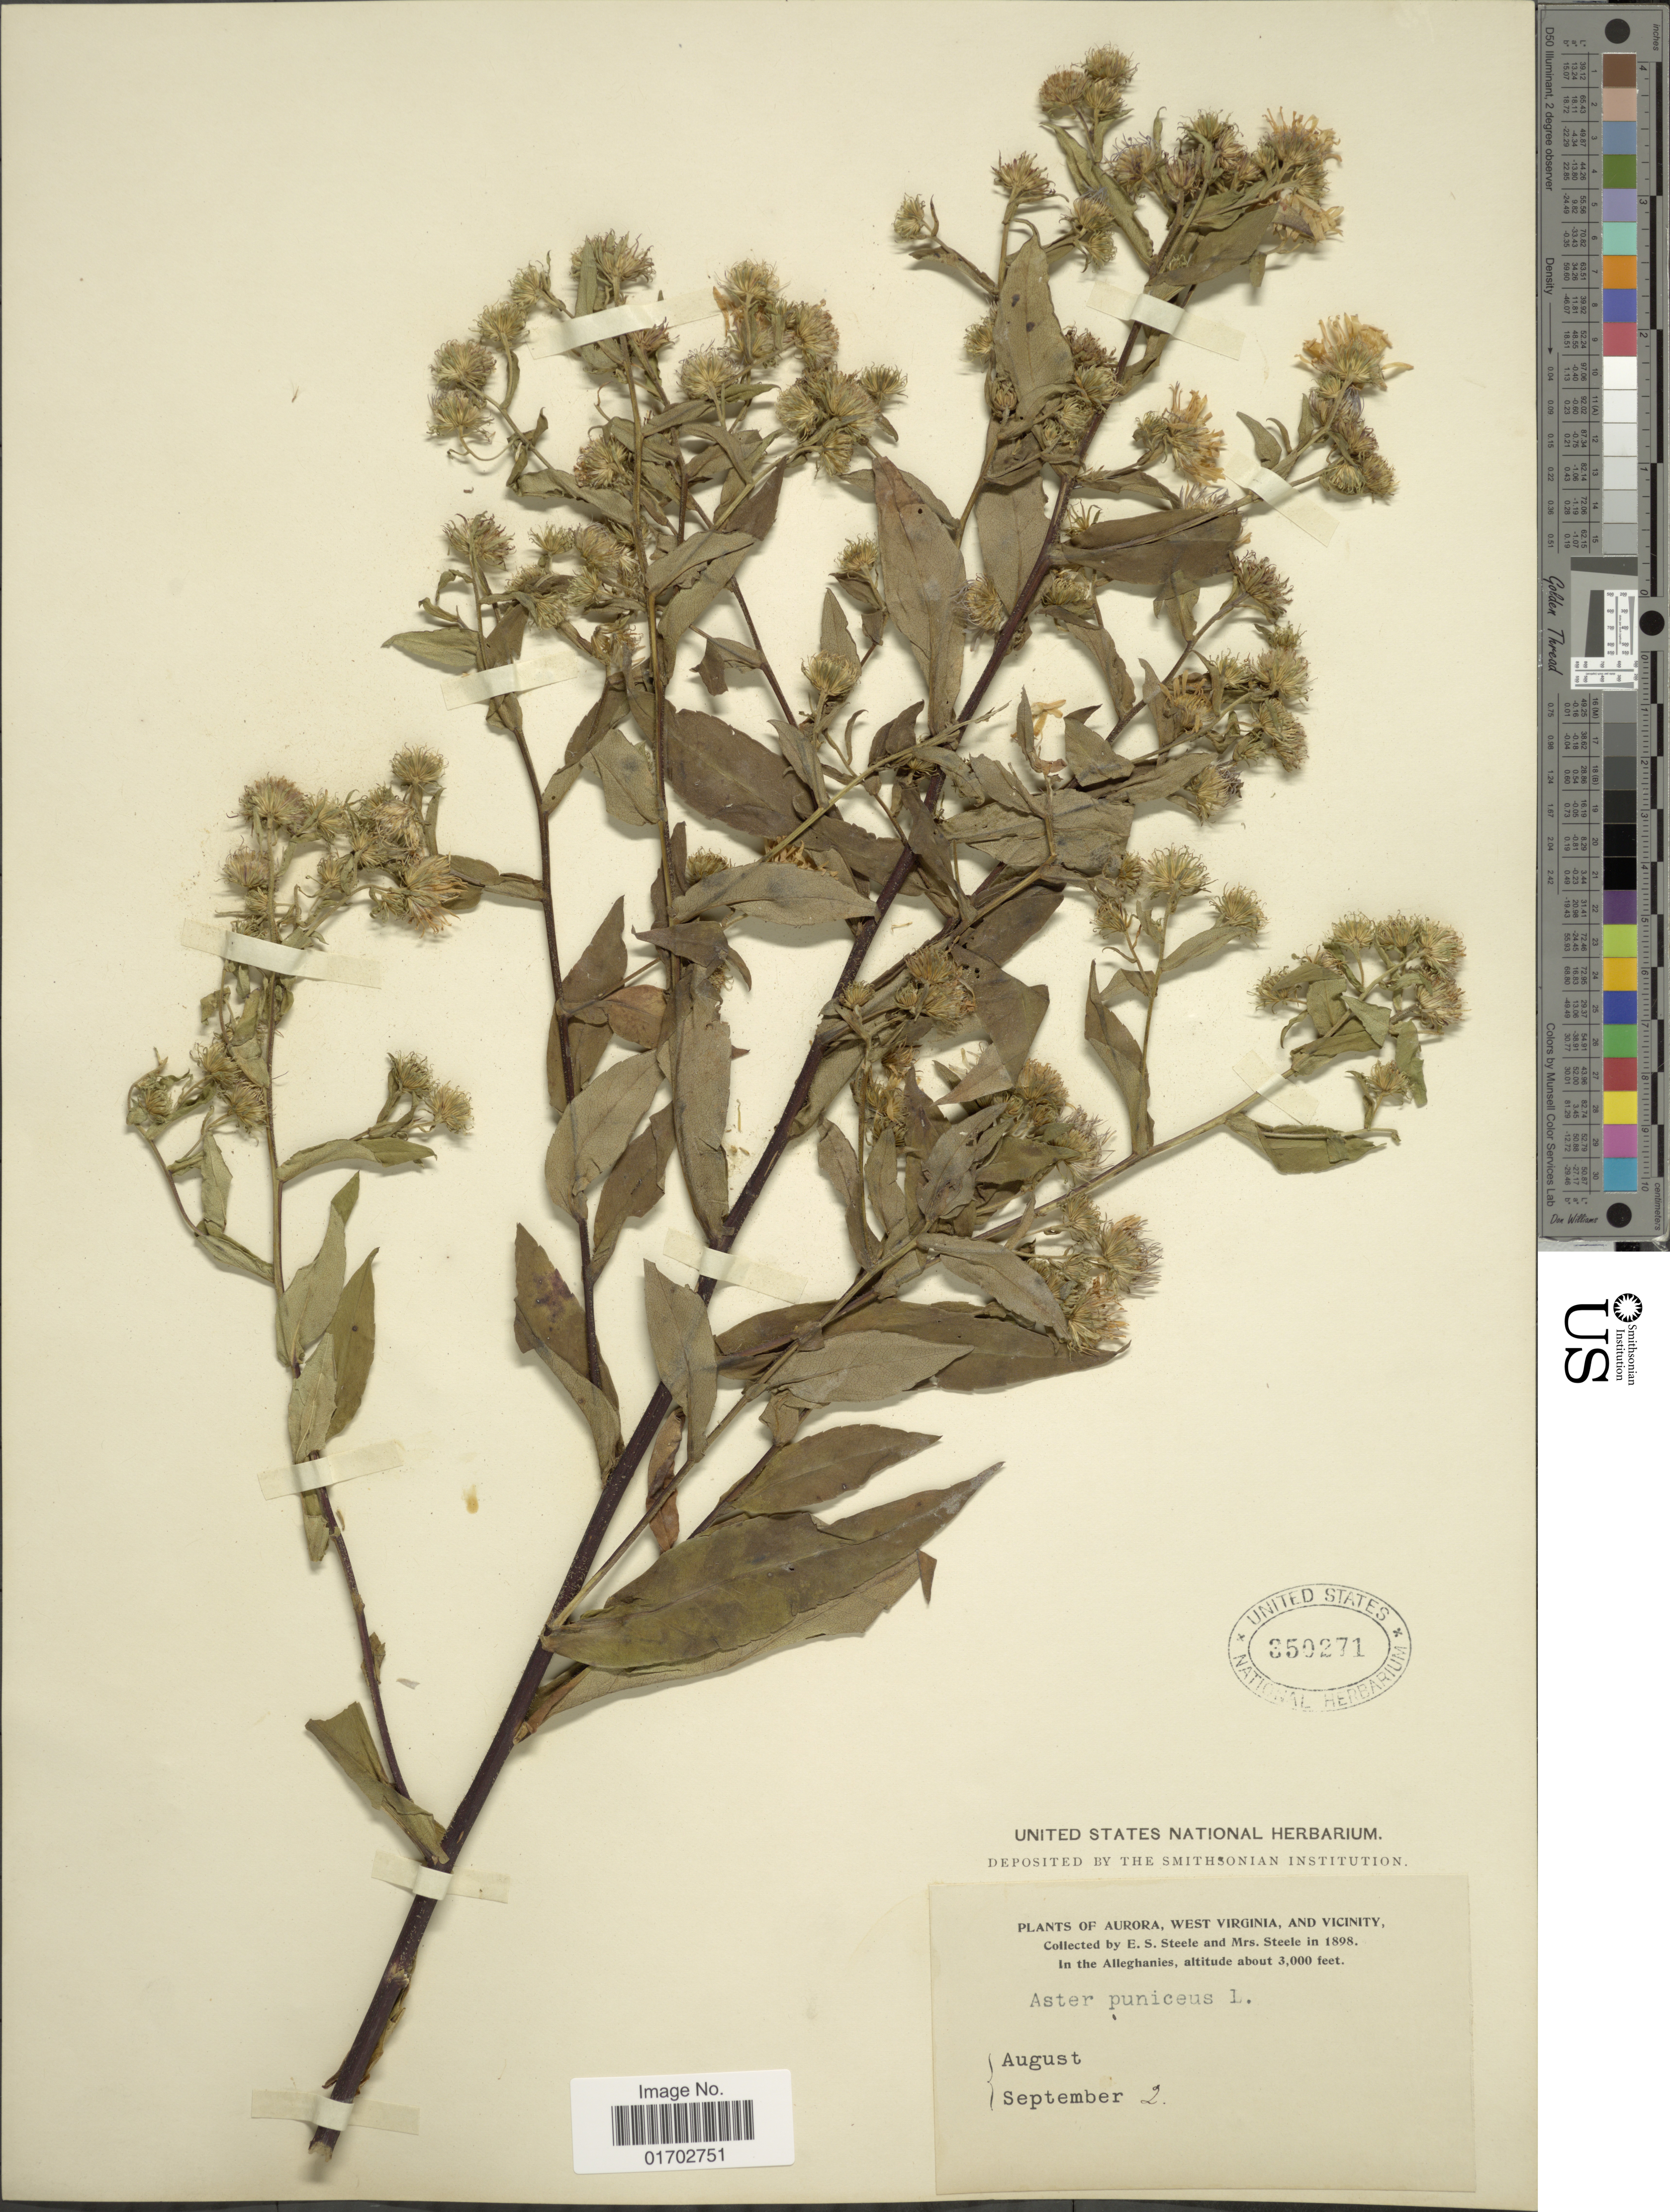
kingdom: Plantae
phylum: Tracheophyta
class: Magnoliopsida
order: Asterales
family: Asteraceae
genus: Symphyotrichum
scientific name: Symphyotrichum puniceum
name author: (L.) Á. Löve & D. Löve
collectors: E. Steele & Mrs. E. S. Steele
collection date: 1898-09-02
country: United States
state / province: West Virginia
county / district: Preston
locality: Aurora, West Virginia, and Vicinity , in the Alleghanies.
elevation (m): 914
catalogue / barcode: US 359271